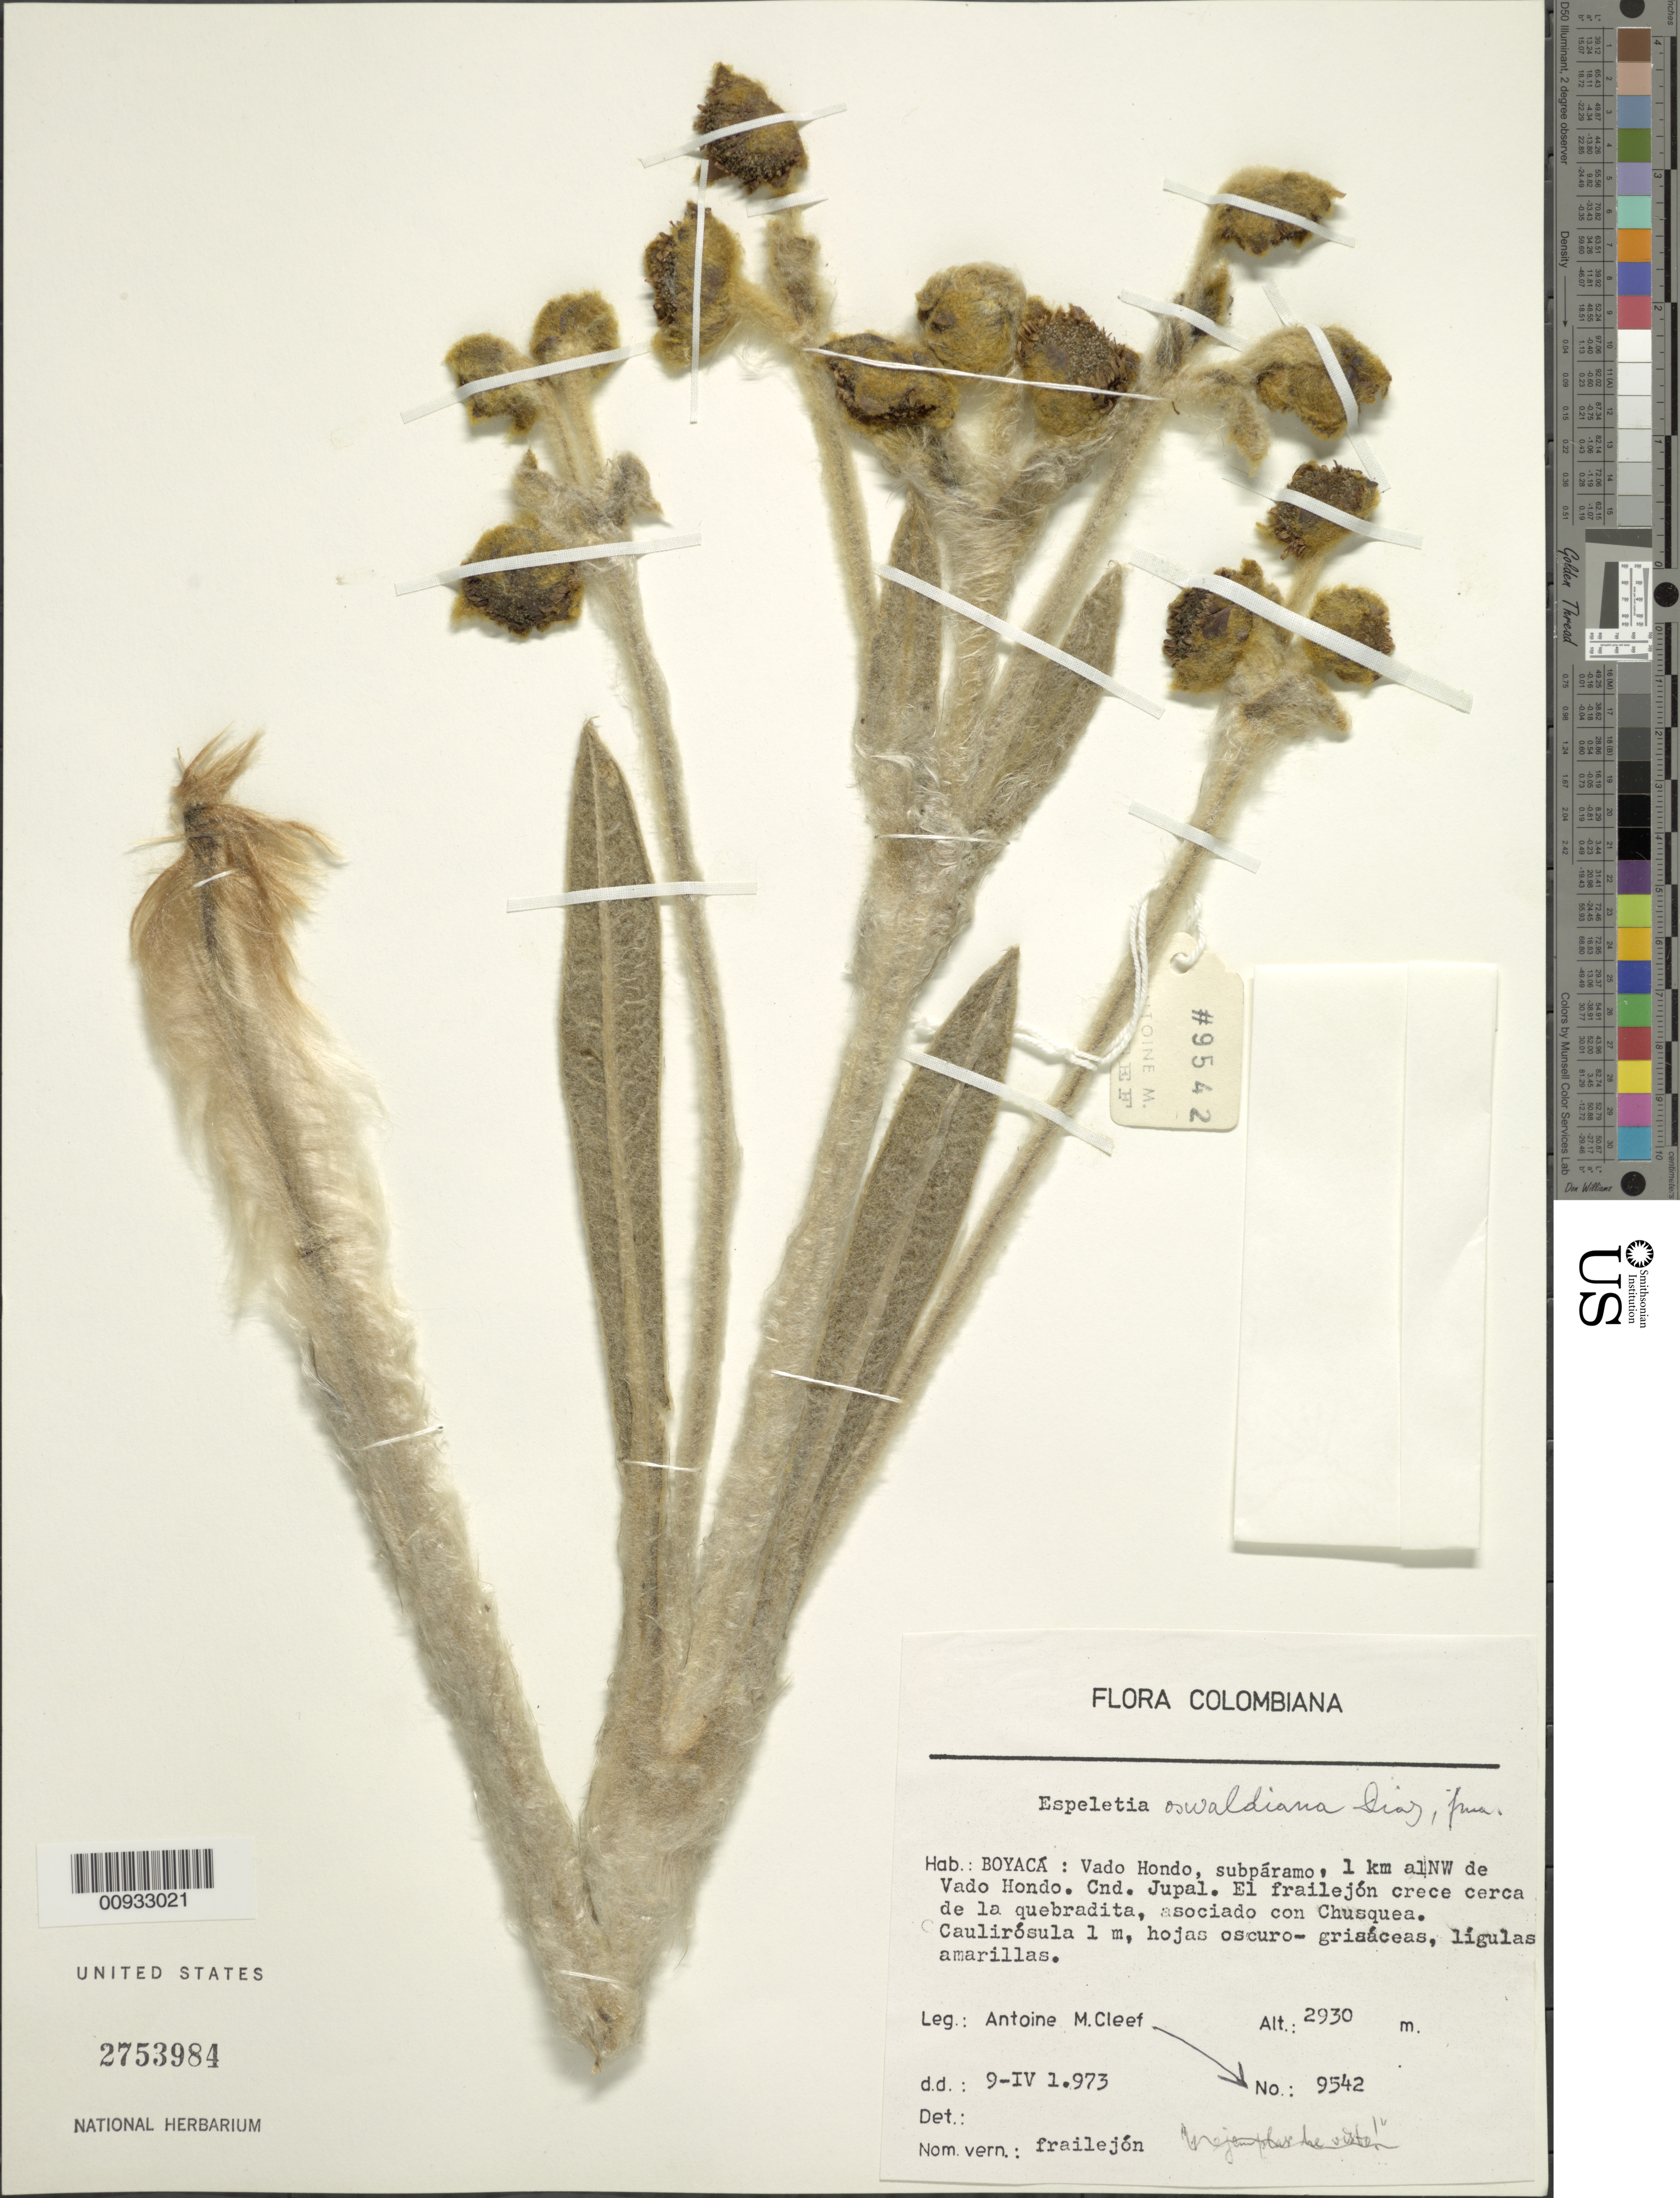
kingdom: Plantae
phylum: Tracheophyta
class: Magnoliopsida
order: Asterales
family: Asteraceae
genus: Espeletia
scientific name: Espeletia oswaldiana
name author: S. Díaz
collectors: A. M. Cleef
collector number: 9542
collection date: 1973-04-09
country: Colombia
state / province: Boyacá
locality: Vado Hondo, subpáramo. Quebrada Honda. Vertiente húmedo, 1 km al NW de Vado Hondo. Cnd. Jupal.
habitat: El frailejón crece cerca de la quebradita, asociado con Chusquea.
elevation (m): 2930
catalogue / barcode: US 2753984